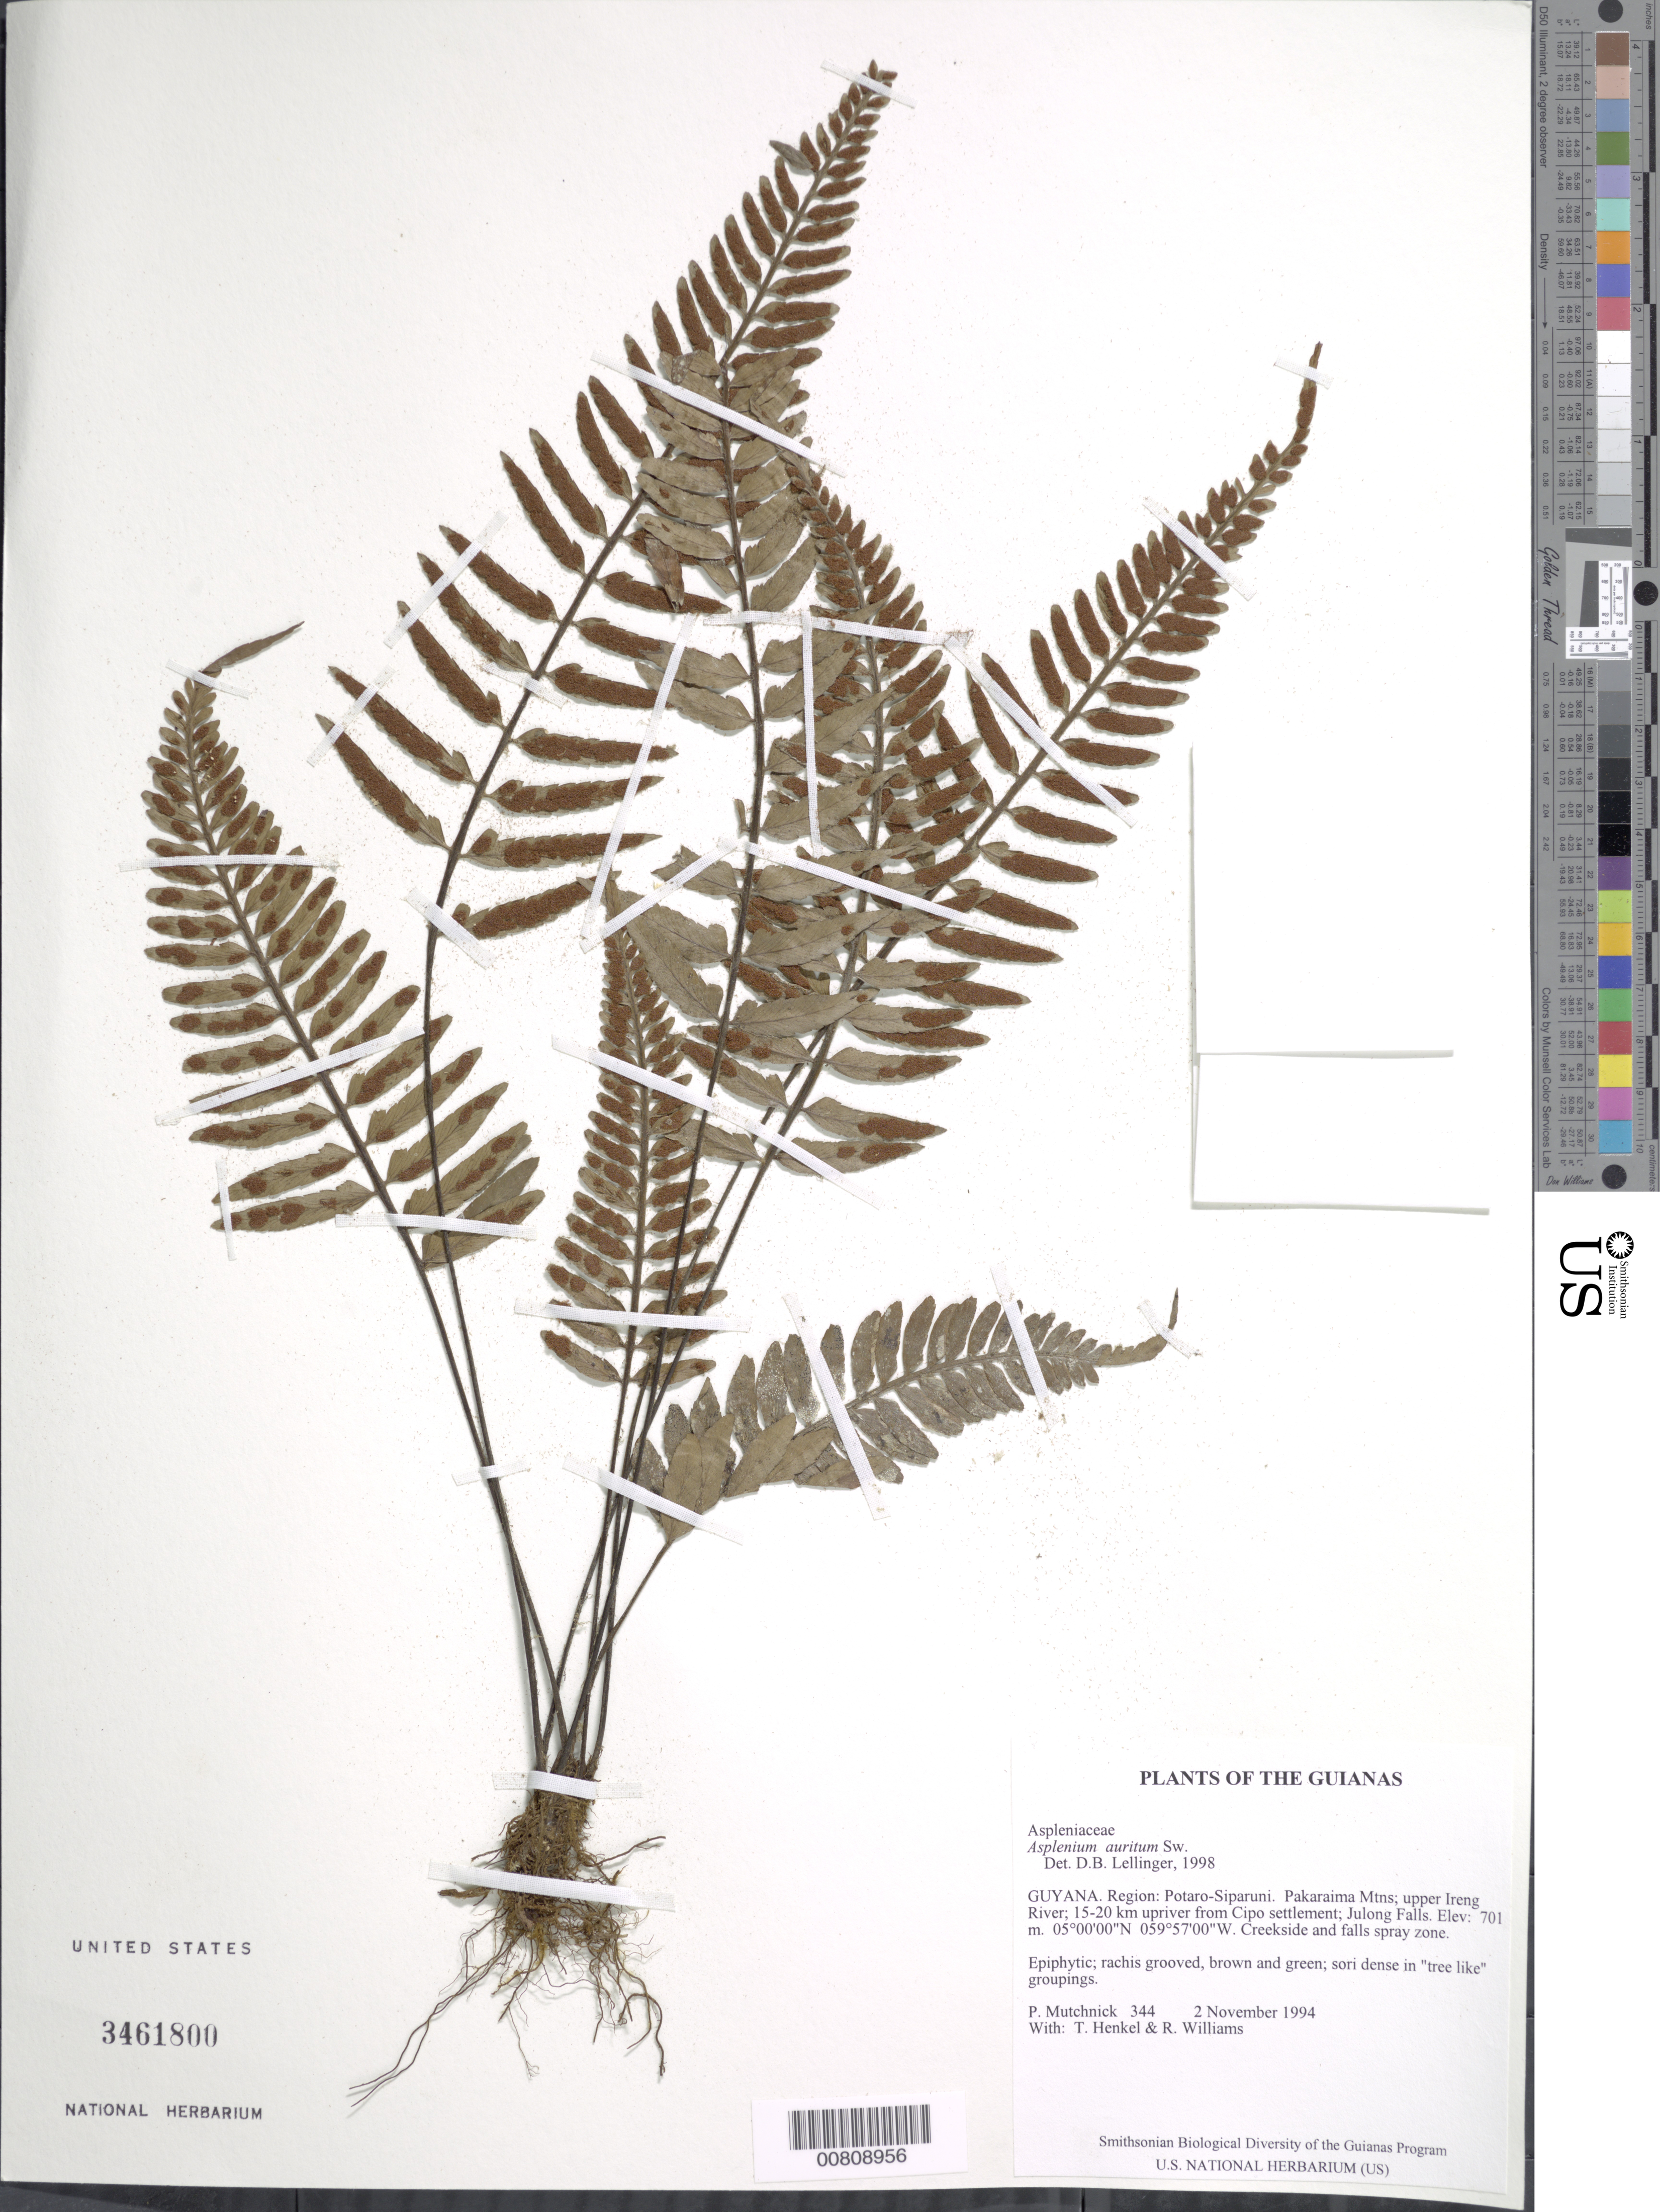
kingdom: Plantae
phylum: Tracheophyta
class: Polypodiopsida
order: Polypodiales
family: Aspleniaceae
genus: Asplenium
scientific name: Asplenium auritum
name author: Sw.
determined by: Lellinger, David B., (BOT), Smithsonian Institution - National Museum of Natural History (UNITED STATES)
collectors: P. Mutchnick, T. Henkel & R. Williams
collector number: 344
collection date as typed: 2 November 1994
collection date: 1994-11-02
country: Guyana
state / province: Potaro-Siparuni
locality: Pakaraima Mtns; upper Ireng River; 15-20 km upriver from Cipo settlement; Julong Falls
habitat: Creekside and falls spray zone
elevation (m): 701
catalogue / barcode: US 3461800